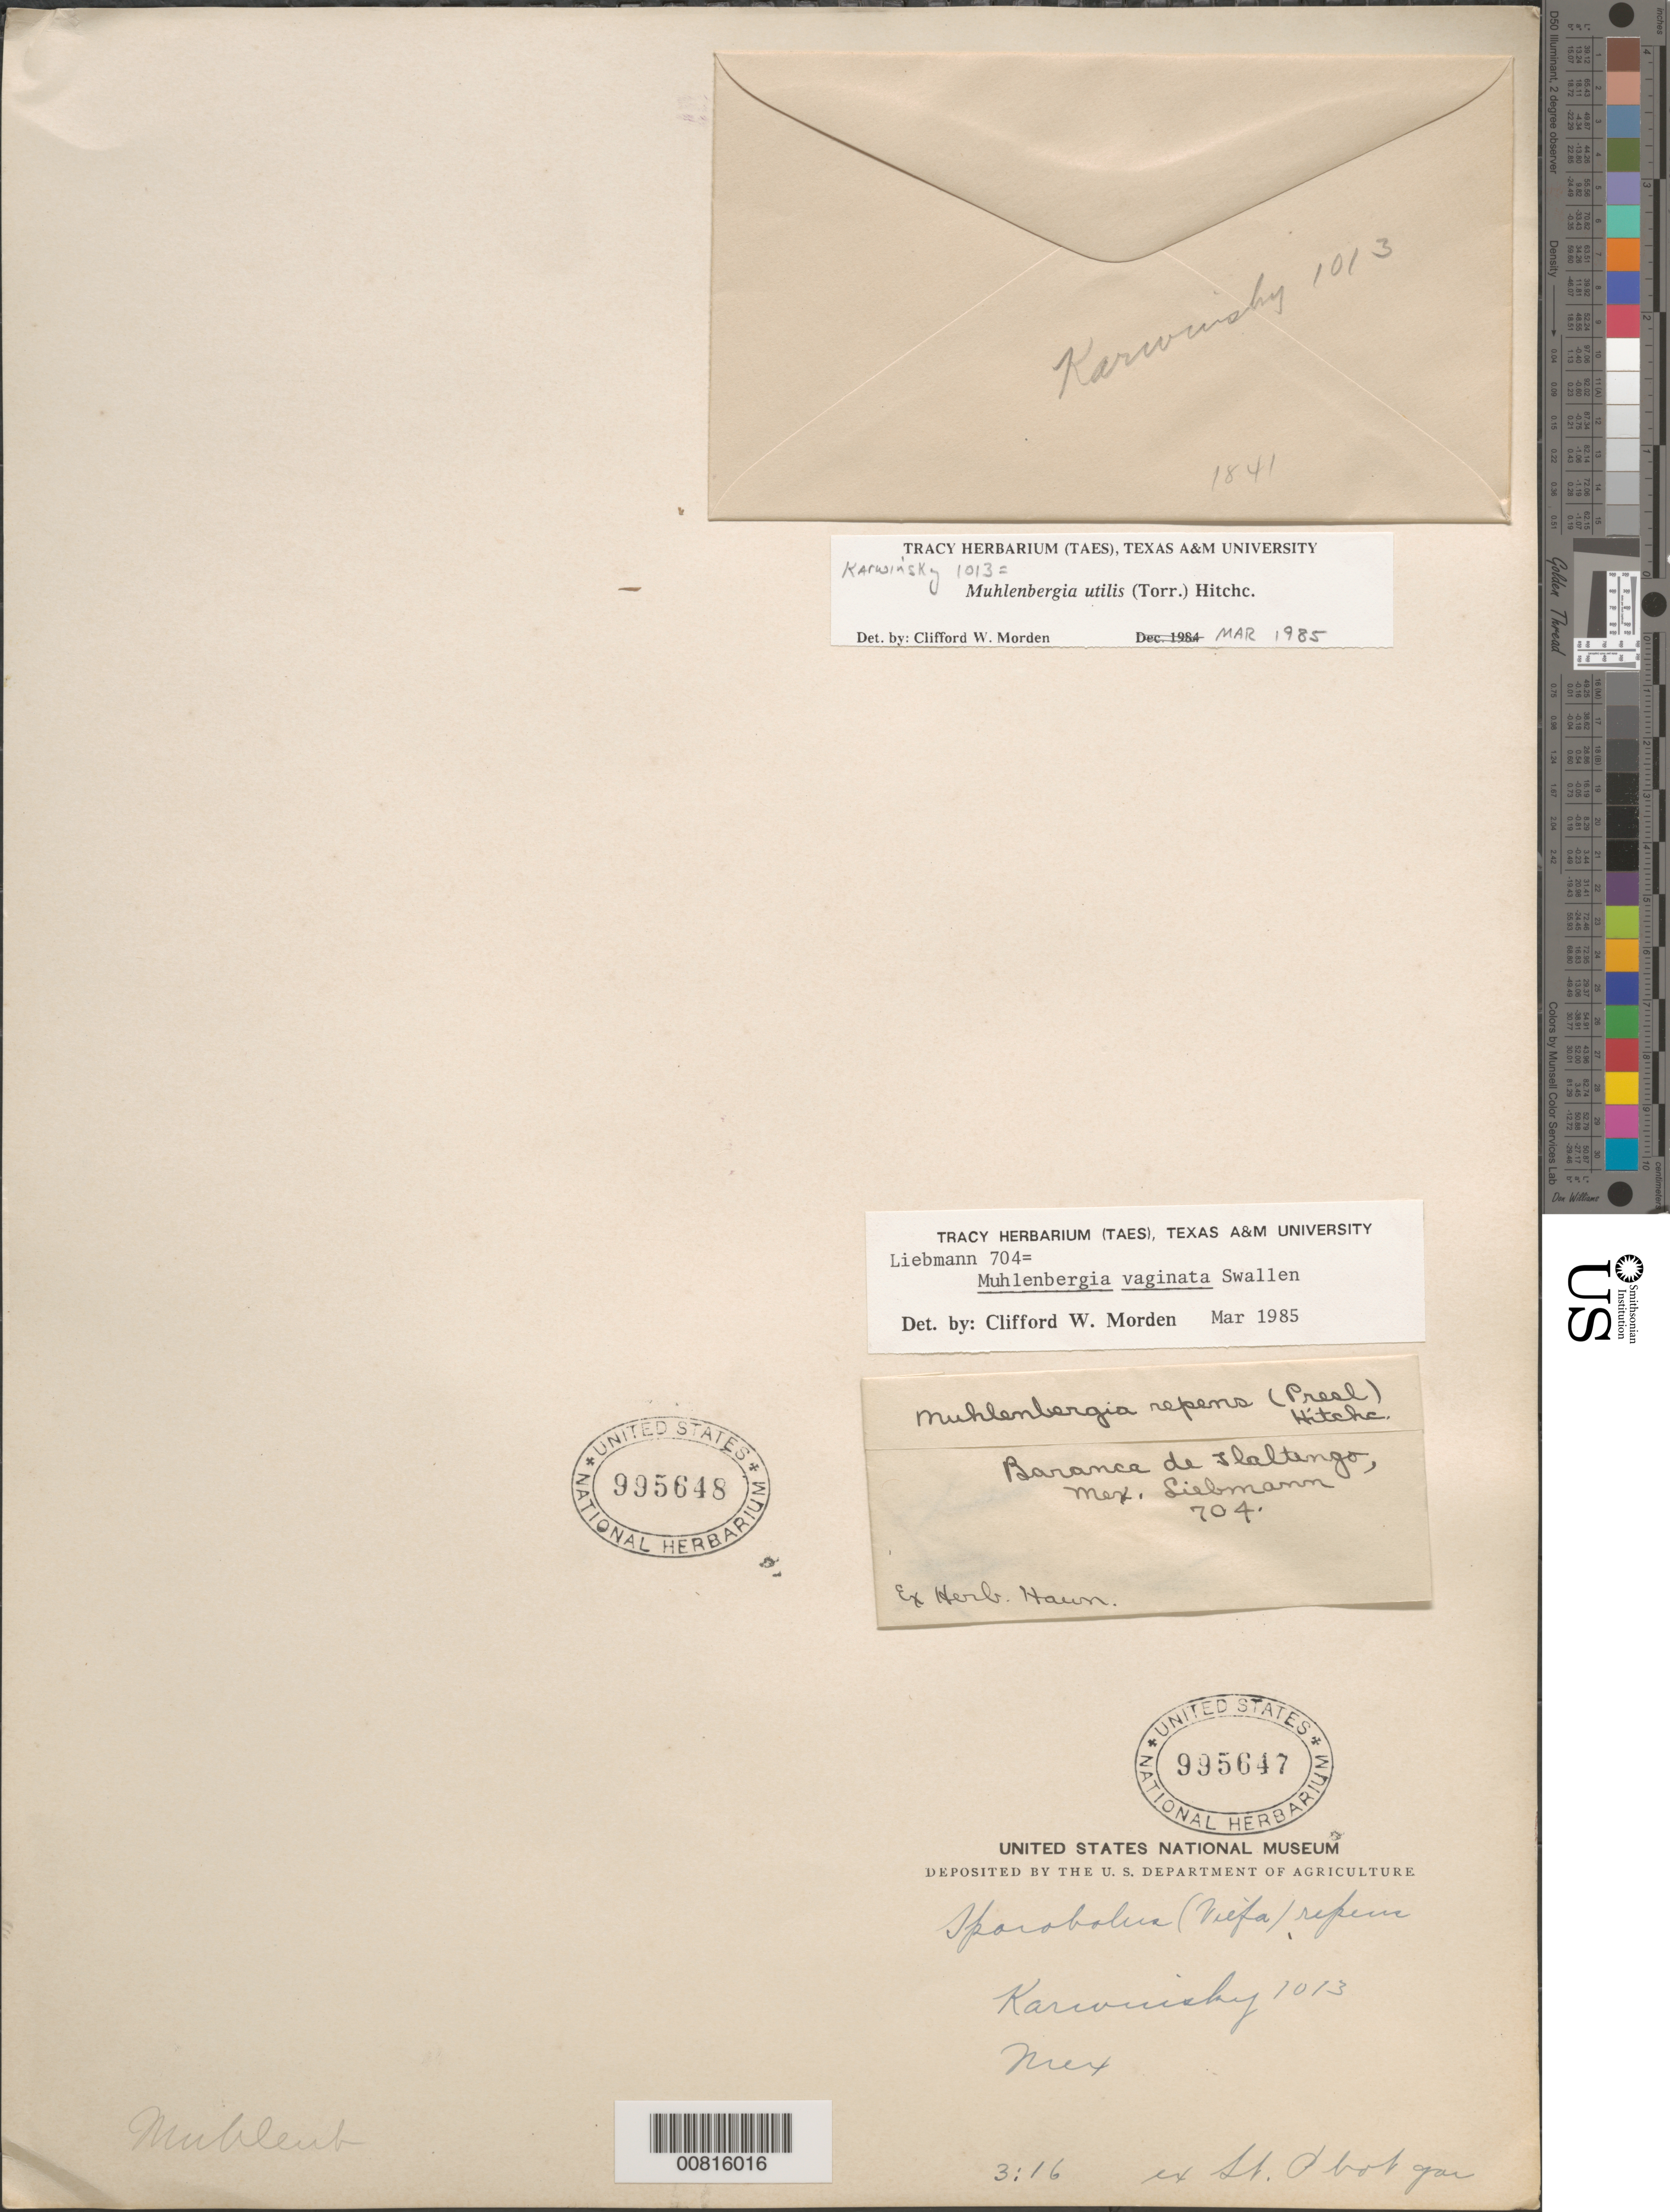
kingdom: Plantae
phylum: Tracheophyta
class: Liliopsida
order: Poales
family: Poaceae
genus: Muhlenbergia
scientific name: Muhlenbergia vaginata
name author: Swallen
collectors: W. F. Karwinski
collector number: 1013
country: Mexico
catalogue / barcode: US 995647